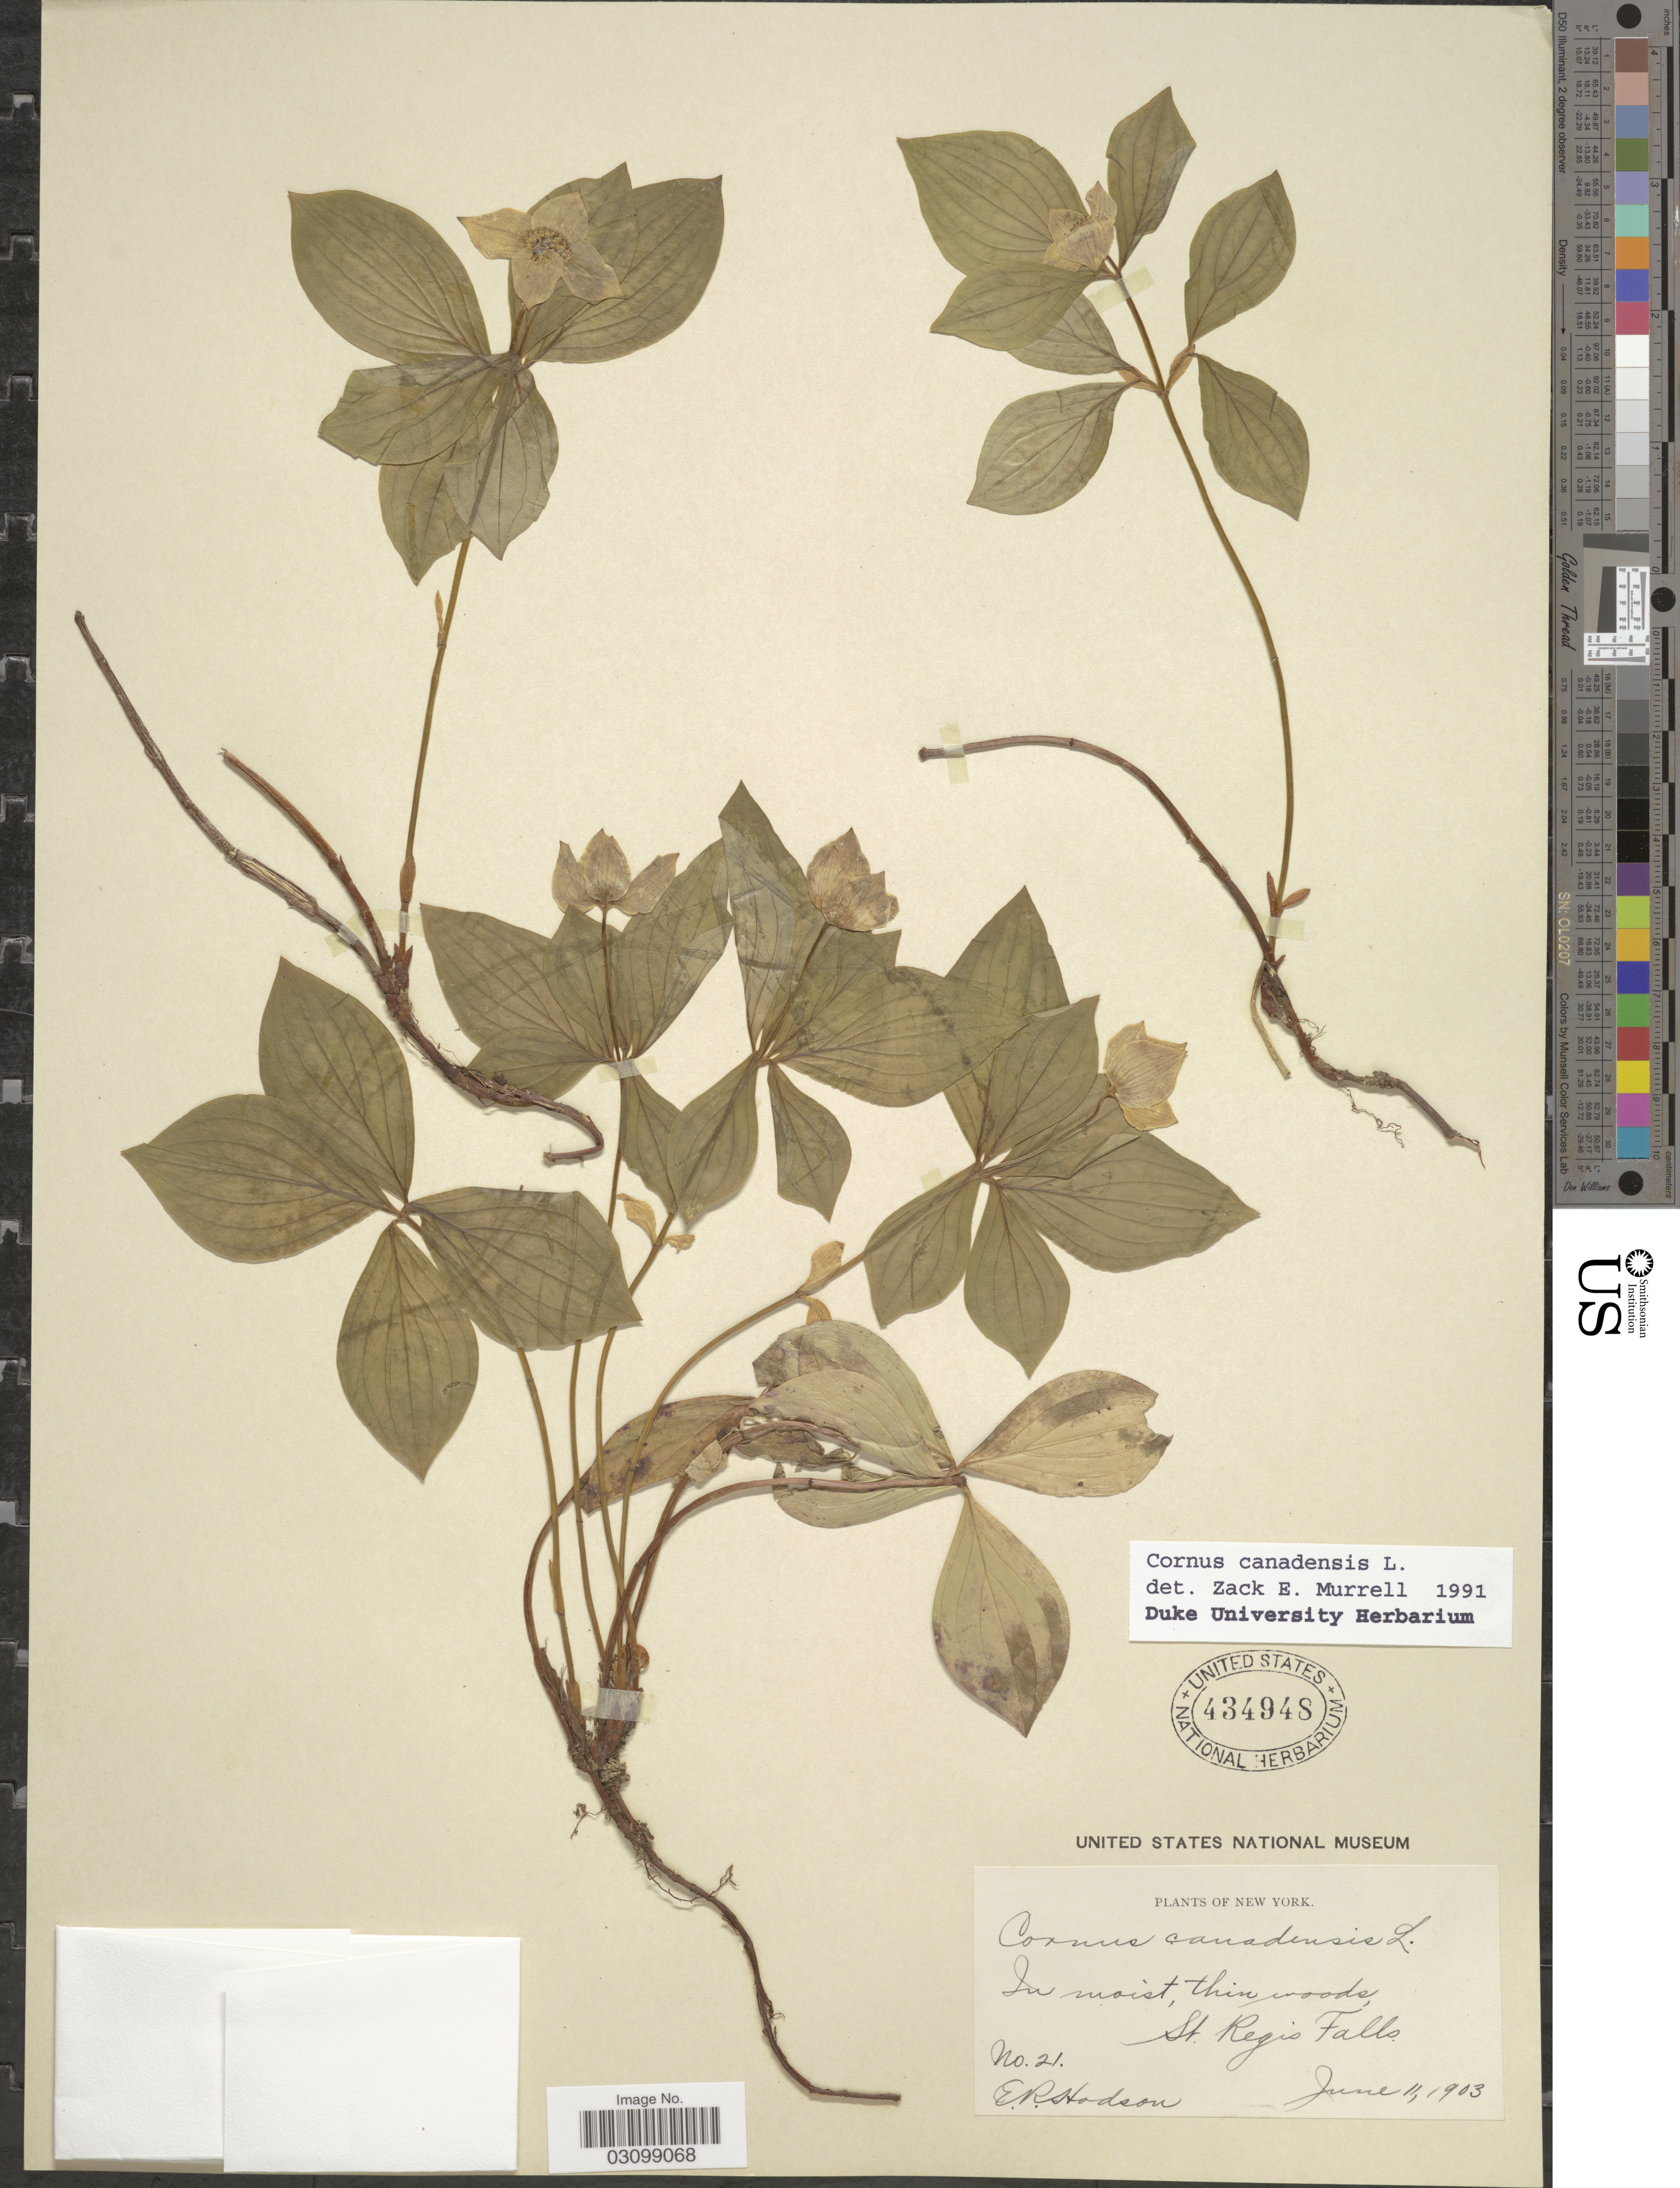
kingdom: Plantae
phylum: Tracheophyta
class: Magnoliopsida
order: Cornales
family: Cornaceae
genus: Cornus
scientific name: Cornus canadensis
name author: L.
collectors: E. Hodson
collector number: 21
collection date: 1903-06-11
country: United States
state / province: New York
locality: St. Regis Falls.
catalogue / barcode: US 434948